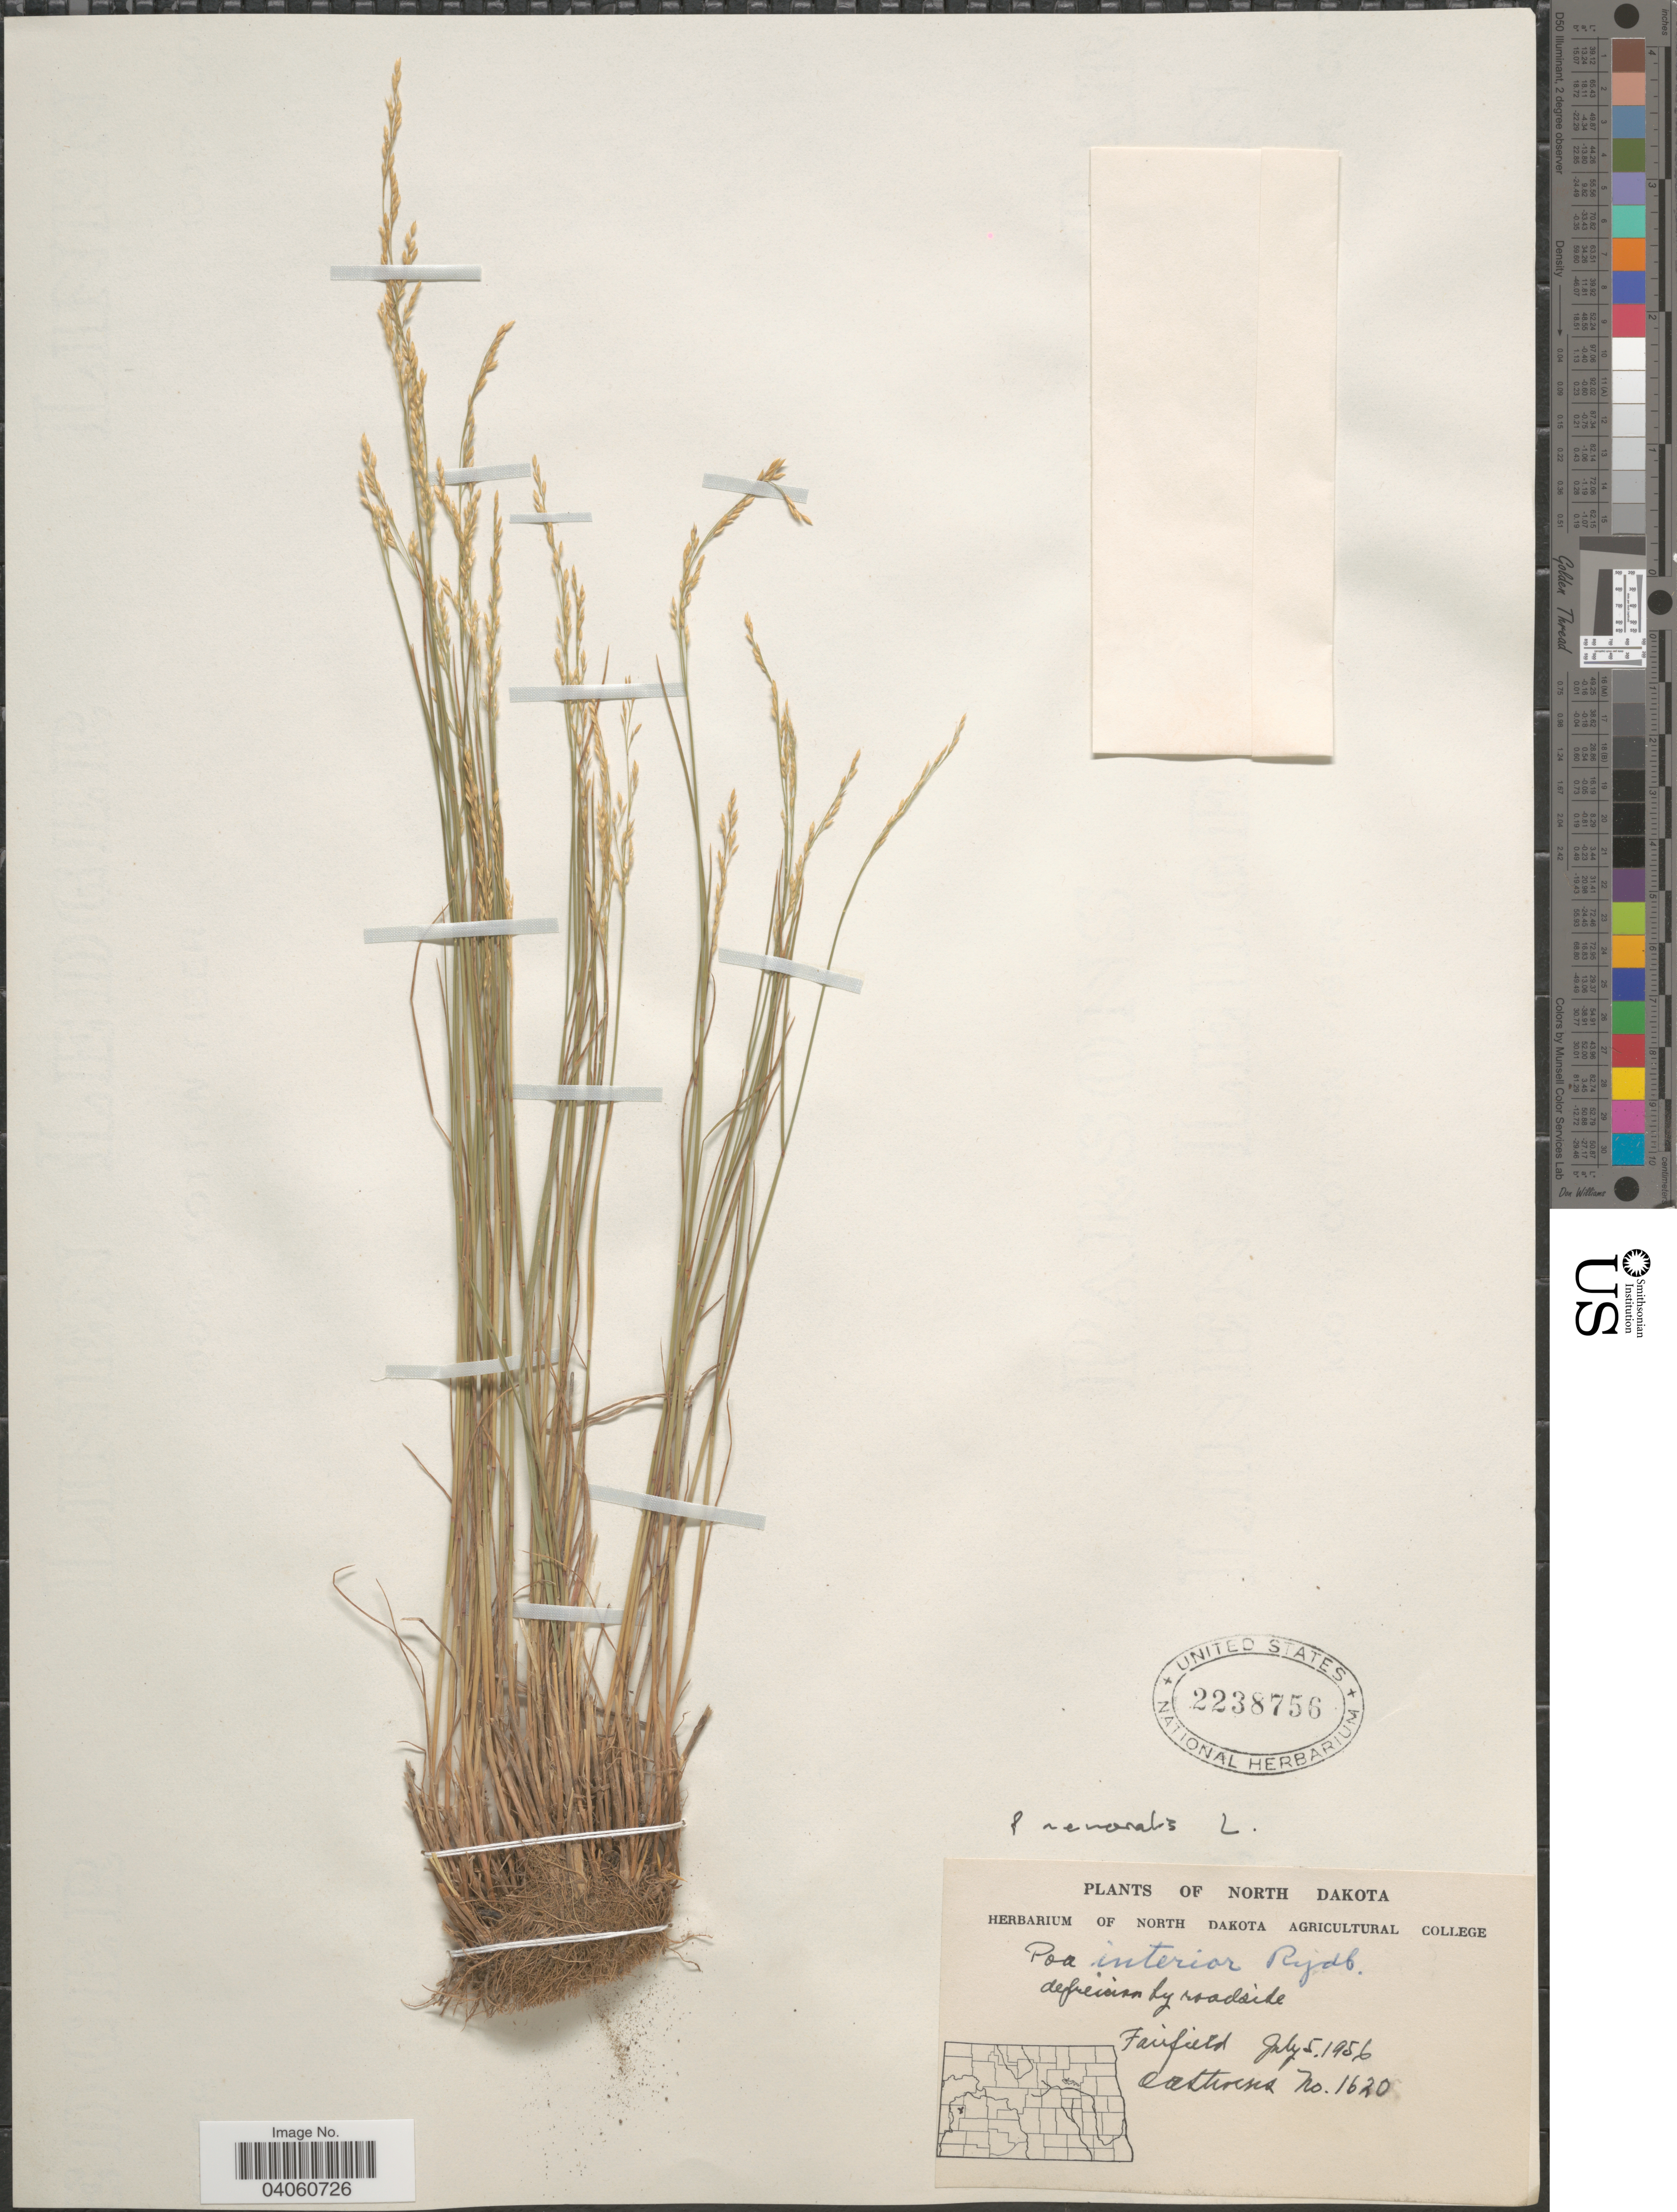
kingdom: Plantae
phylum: Tracheophyta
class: Liliopsida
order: Poales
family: Poaceae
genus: Poa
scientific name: Poa nemoralis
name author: L.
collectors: O. A. Stevens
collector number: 1620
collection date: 1956-07-05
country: United States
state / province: North Dakota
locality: Fairfield.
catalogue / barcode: US 2238756